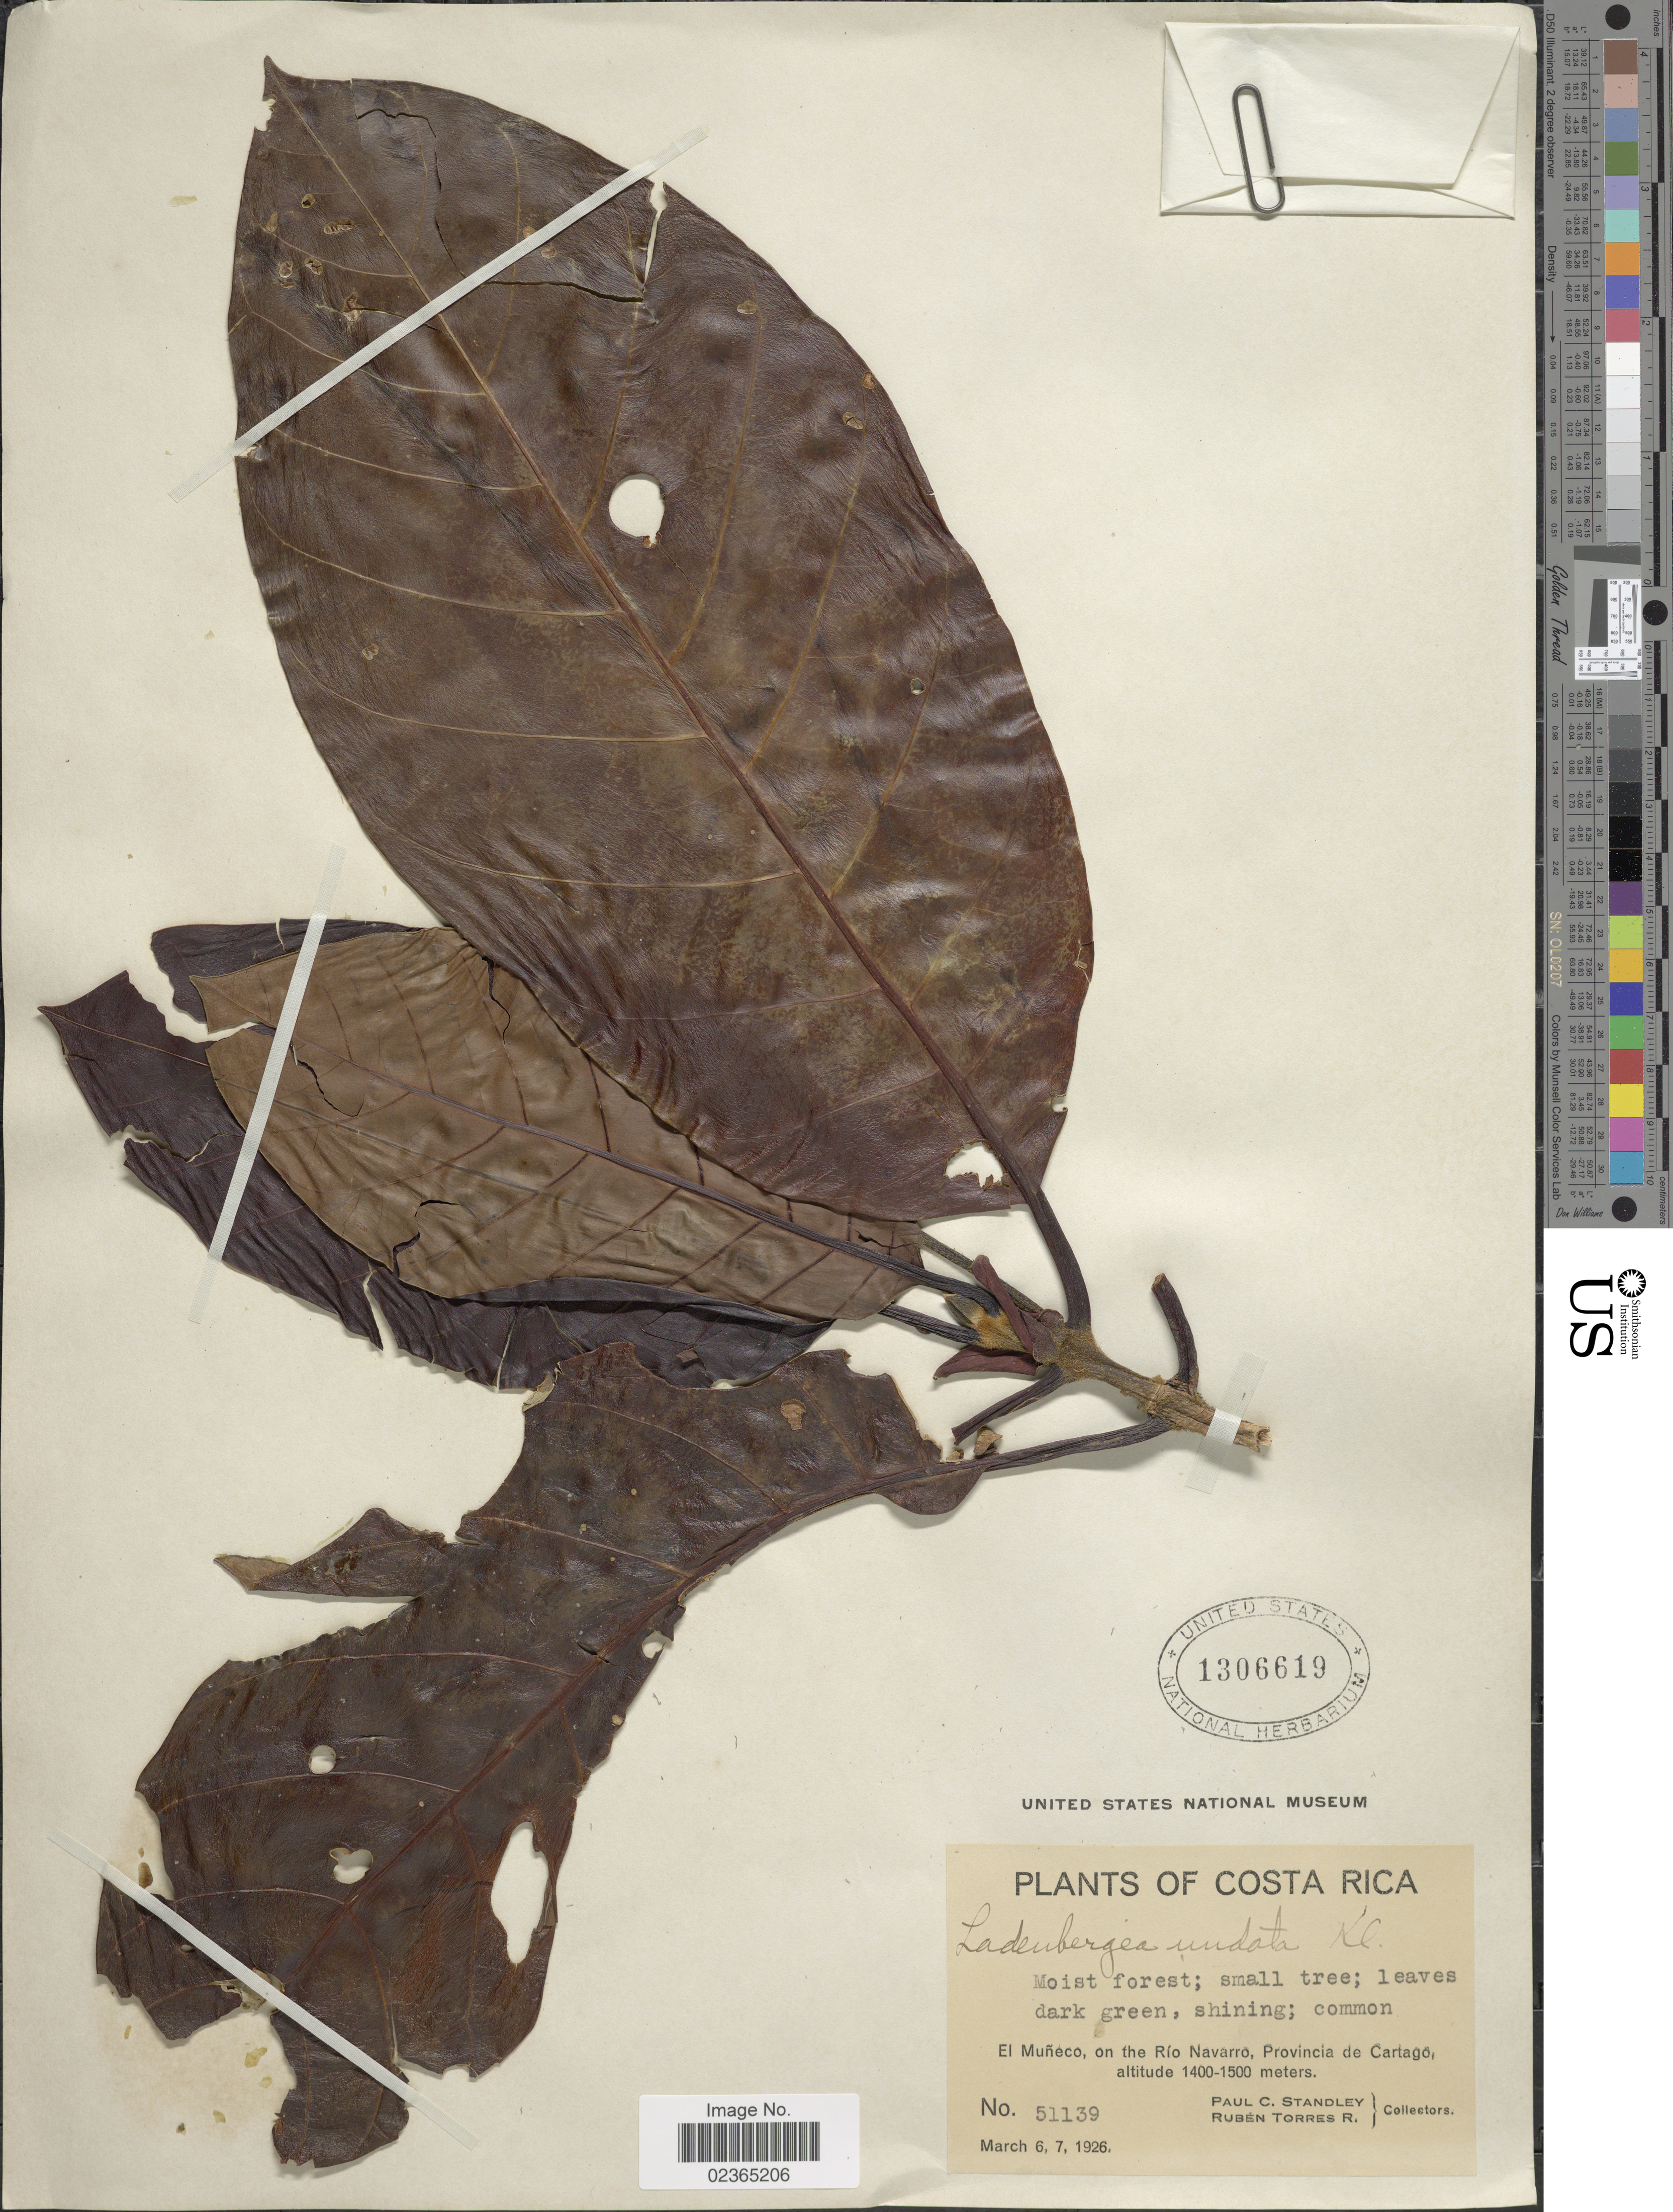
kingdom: Plantae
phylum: Tracheophyta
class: Magnoliopsida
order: Gentianales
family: Rubiaceae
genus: Ladenbergia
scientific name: Ladenbergia undata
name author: Klotzsch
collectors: P. C. Standley & R. Torres Rojas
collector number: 51139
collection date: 1926-03-06/1926-03-07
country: Costa Rica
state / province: Cartago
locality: El Muneco, on the Rio Navarro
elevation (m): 1400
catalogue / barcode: US 1306619